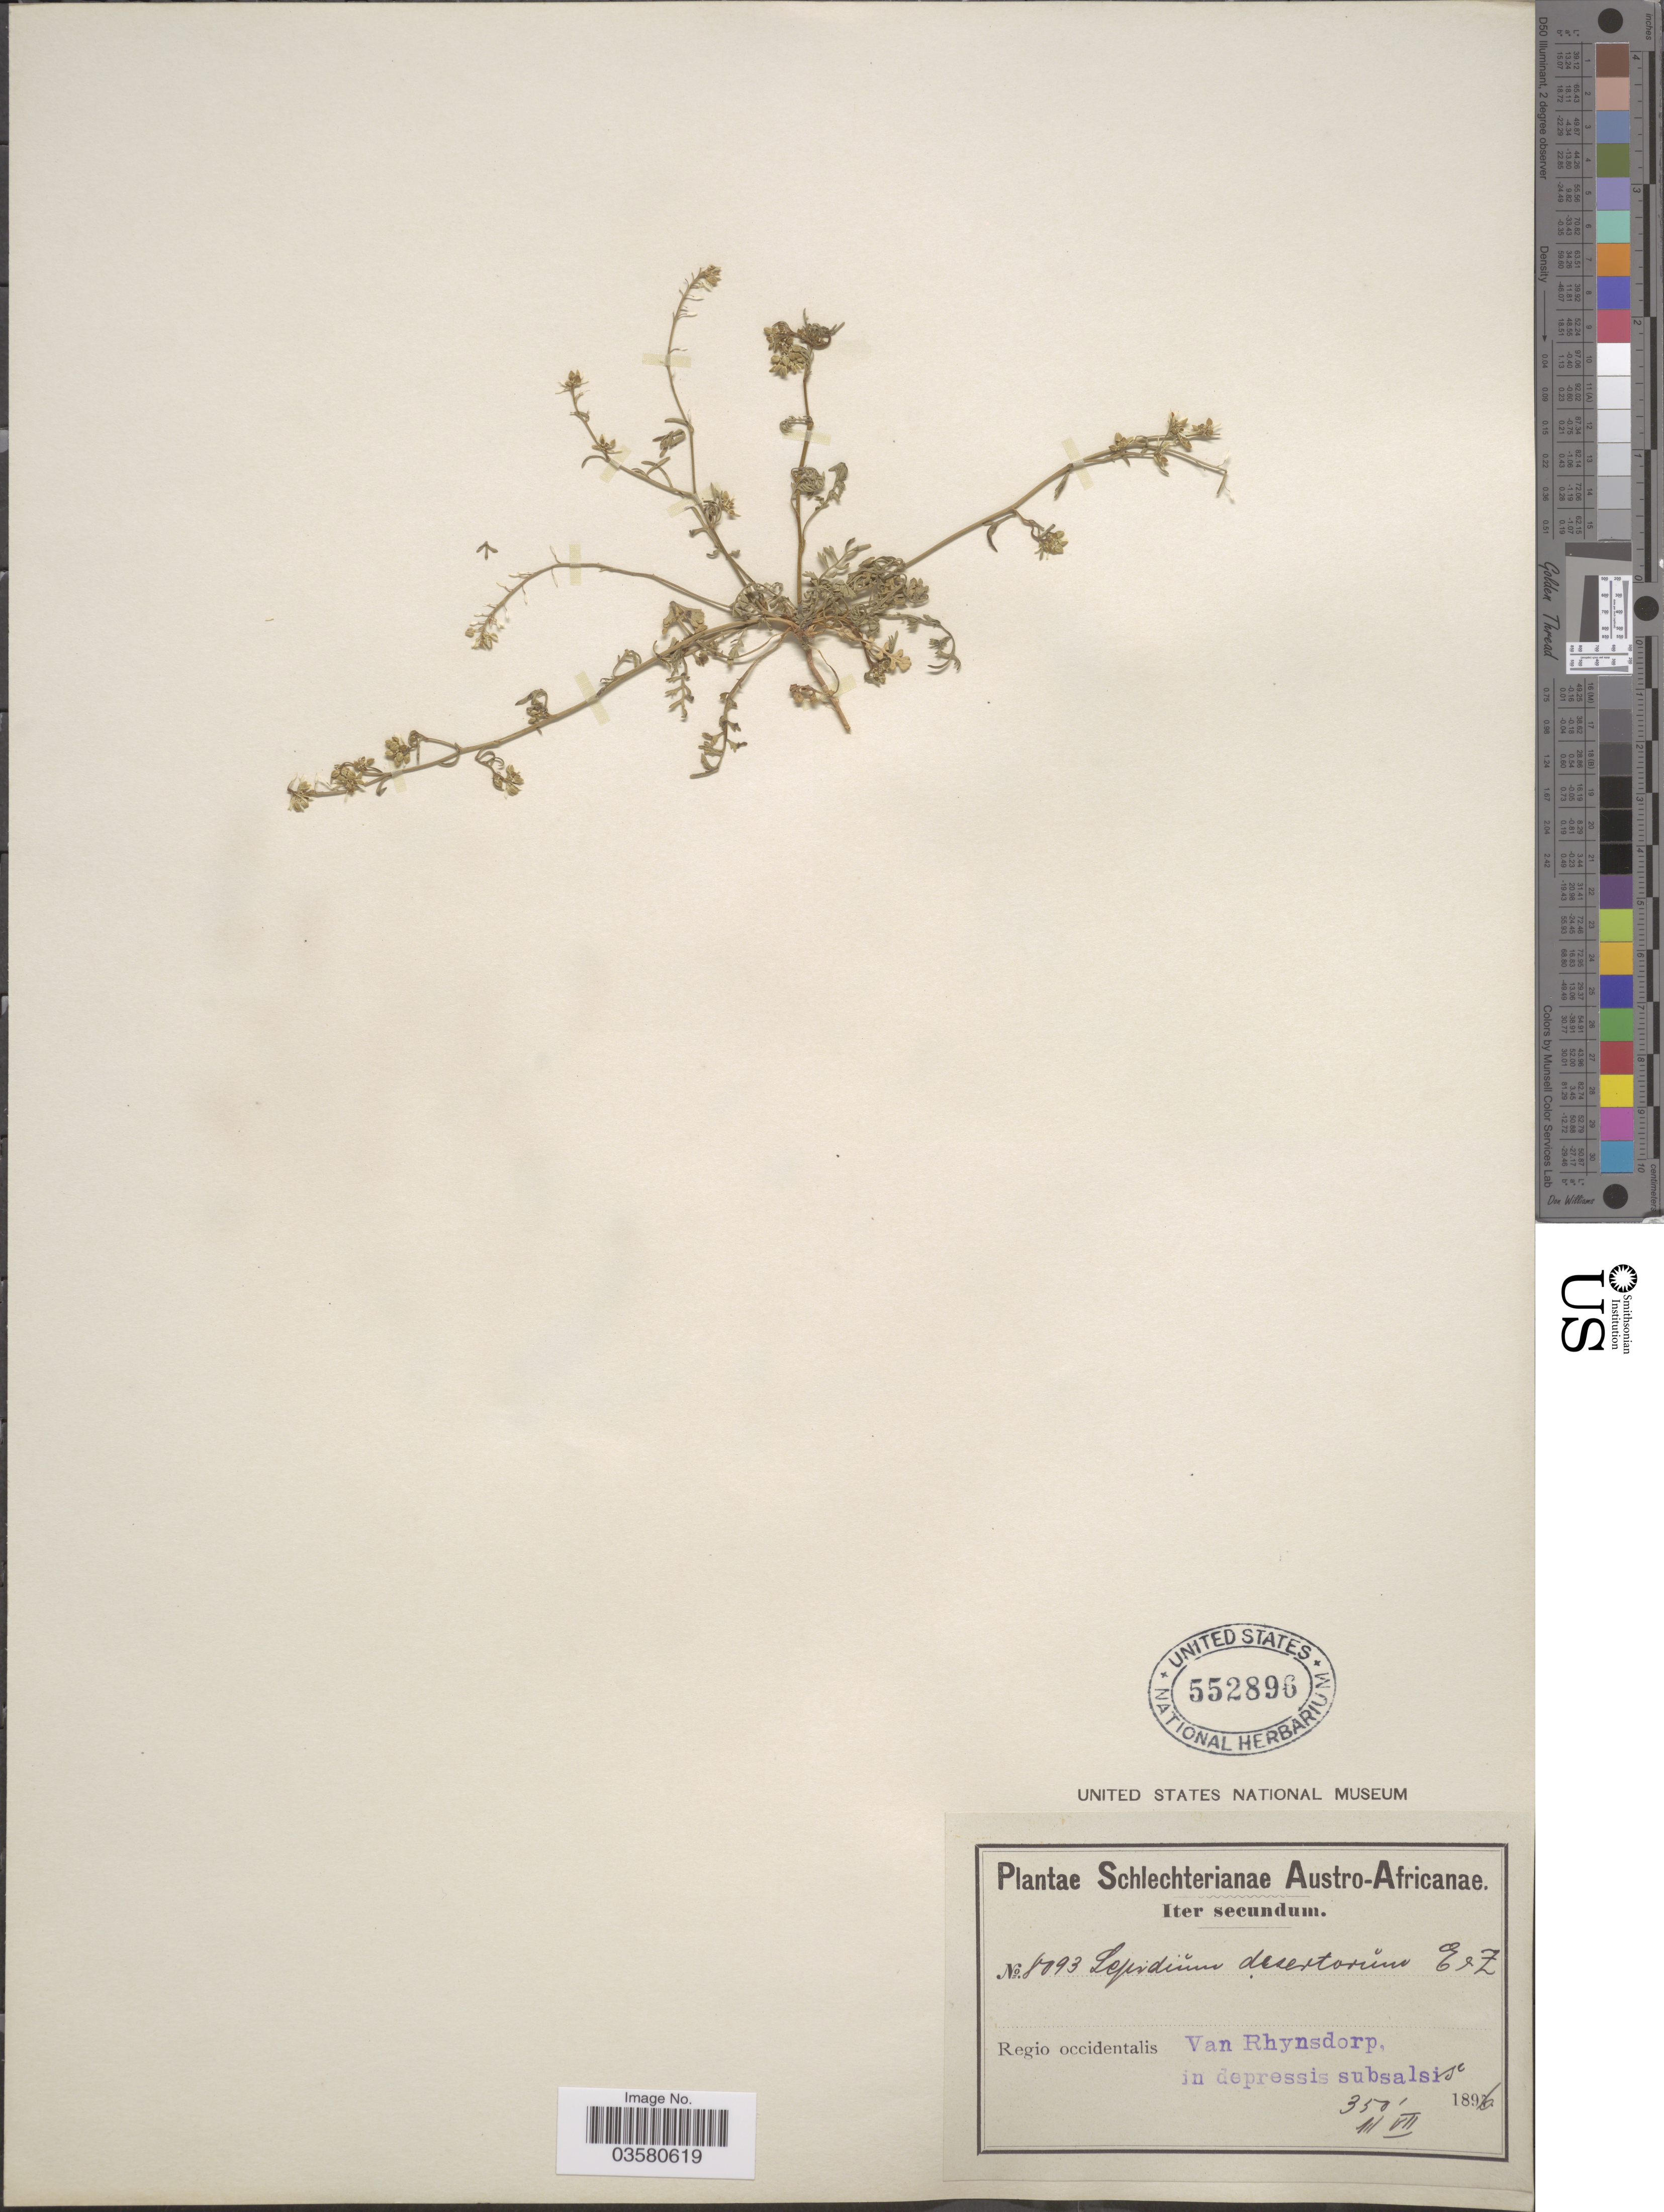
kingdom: Plantae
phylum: Tracheophyta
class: Magnoliopsida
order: Brassicales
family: Brassicaceae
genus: Lepidium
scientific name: Lepidium desertorum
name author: Eckl. & Zeyh.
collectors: Schlechter, --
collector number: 8093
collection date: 1896-07-11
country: South Africa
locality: Austro-Africanae. Van Rhynsdorp., in depressis subsalsise.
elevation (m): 107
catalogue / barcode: US 552896